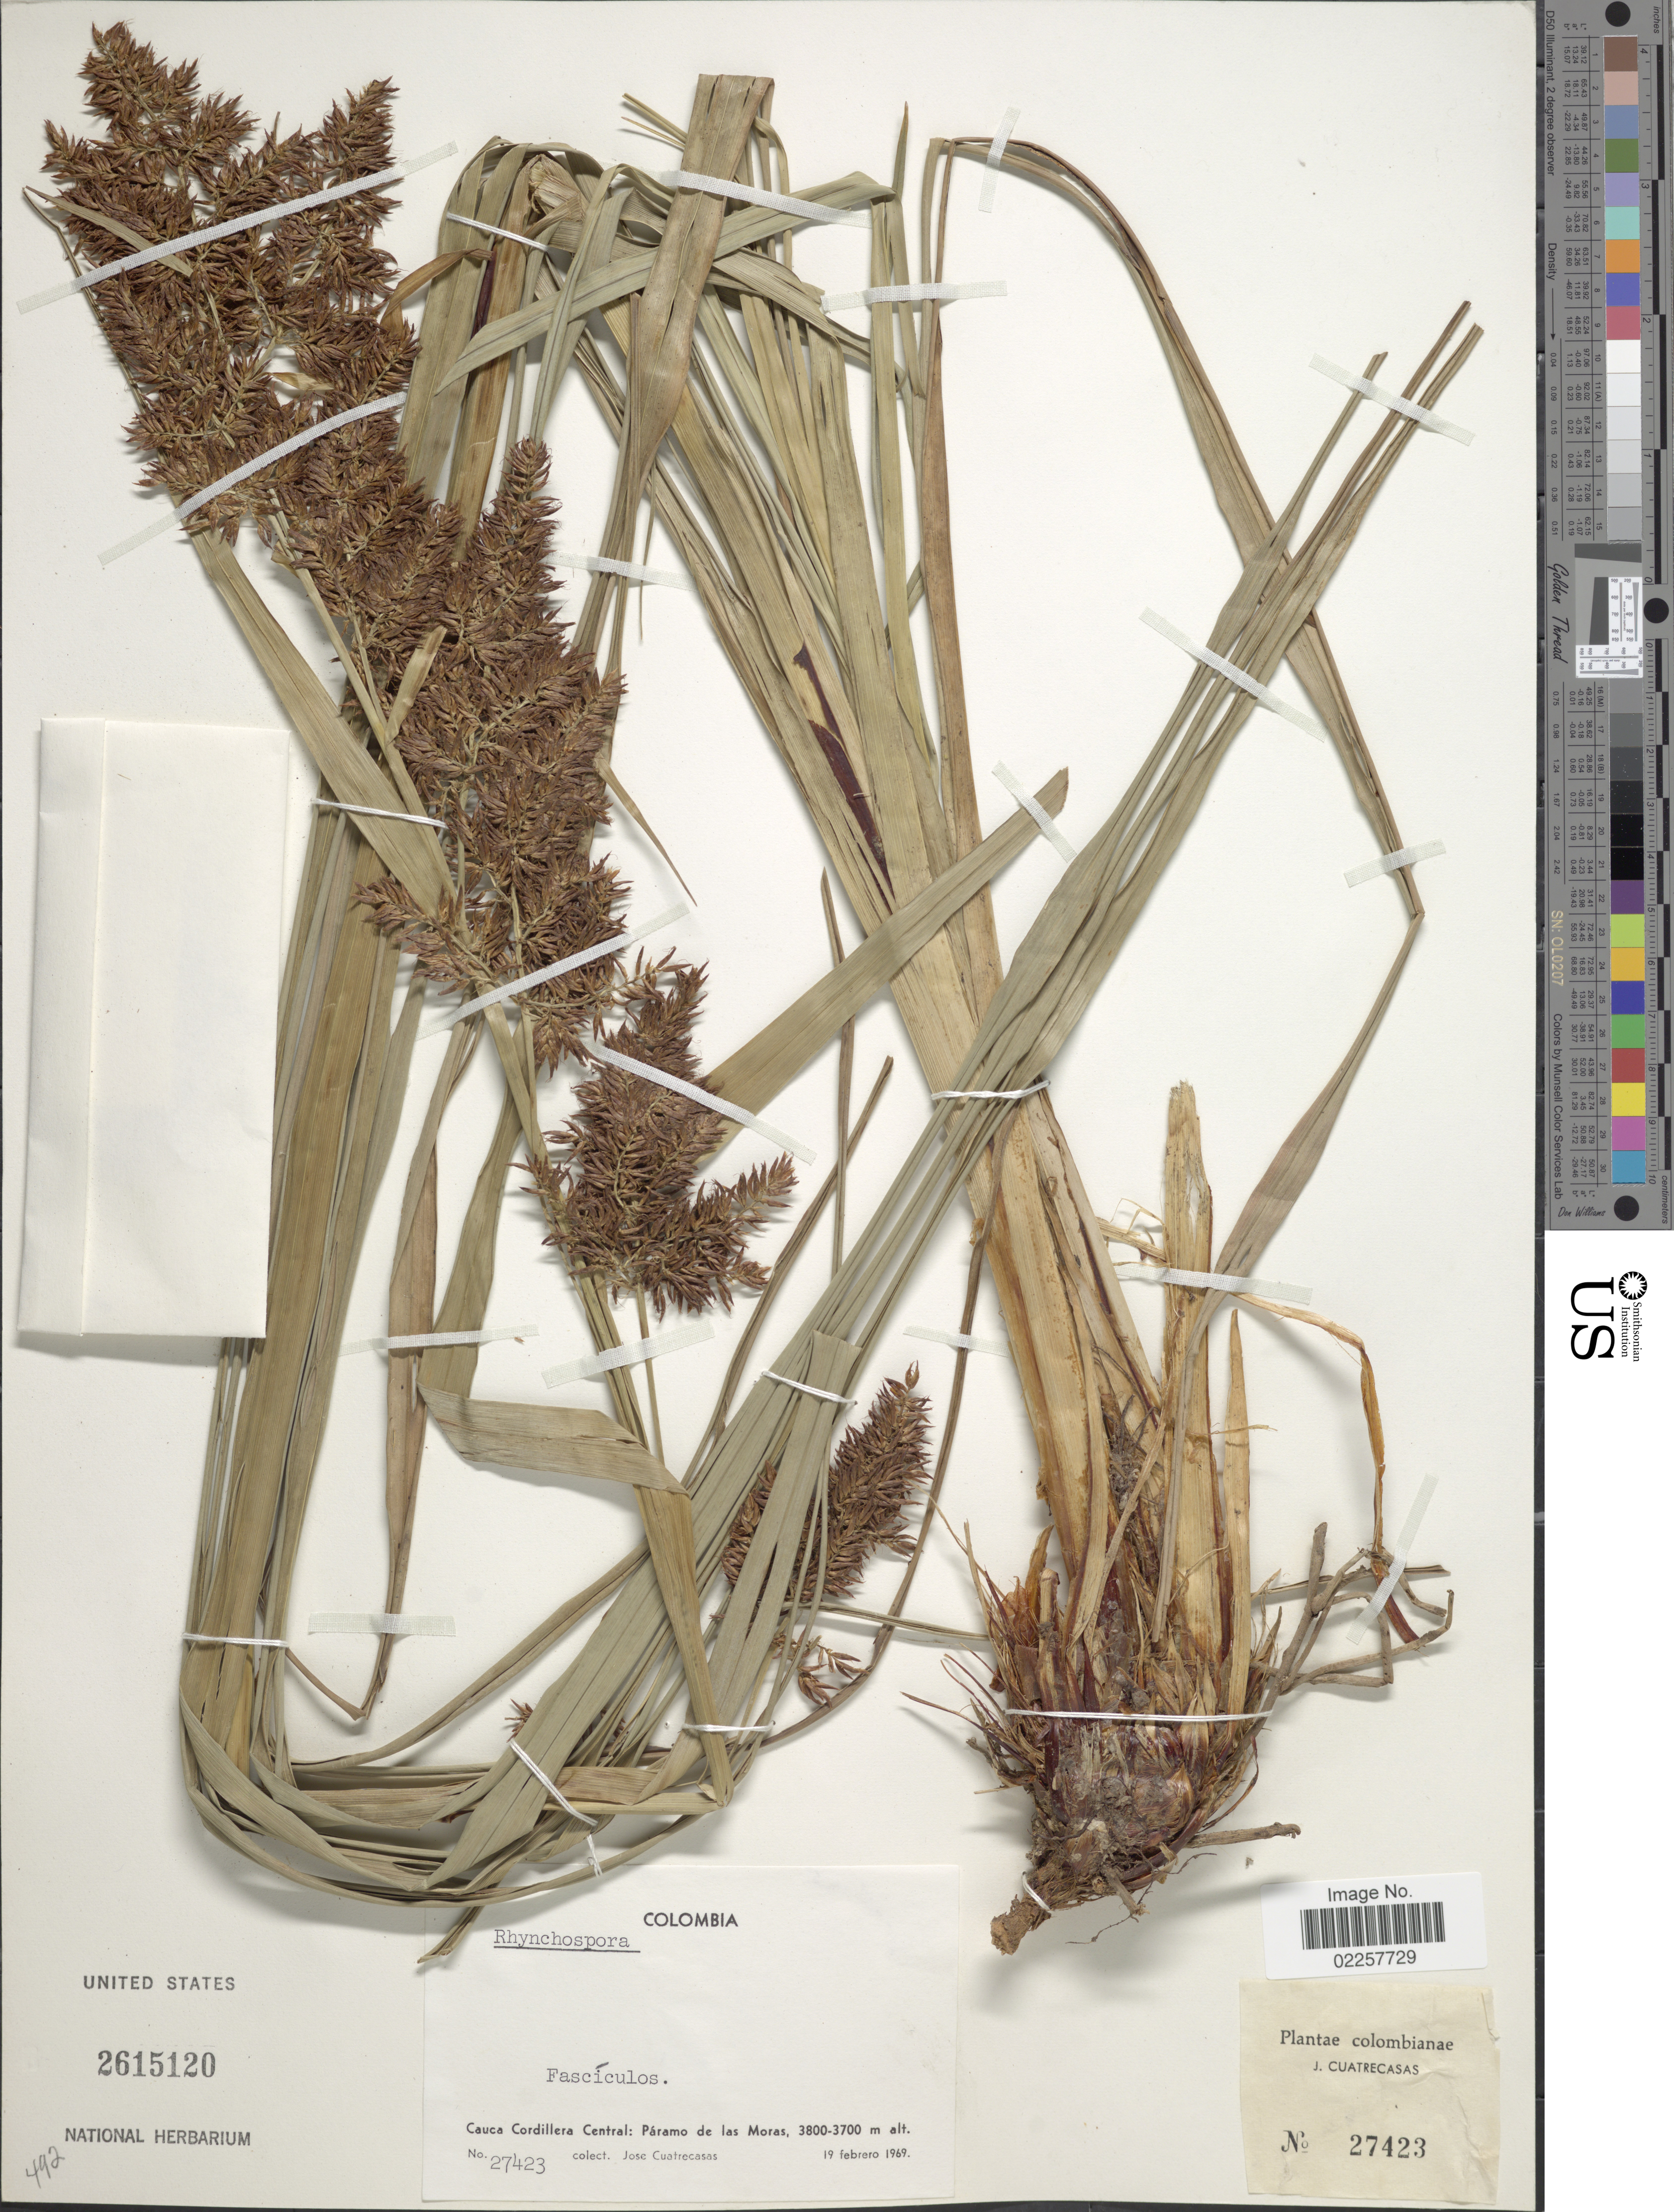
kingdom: Plantae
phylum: Tracheophyta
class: Liliopsida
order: Poales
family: Cyperaceae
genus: Rhynchospora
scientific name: Rhynchospora sp.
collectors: J. Cuatrecasas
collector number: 27423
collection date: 1969-02-19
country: Colombia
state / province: Cauca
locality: Cauca Cordillera Central: Paramo de las Moras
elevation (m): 3700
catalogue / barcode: US 2615120